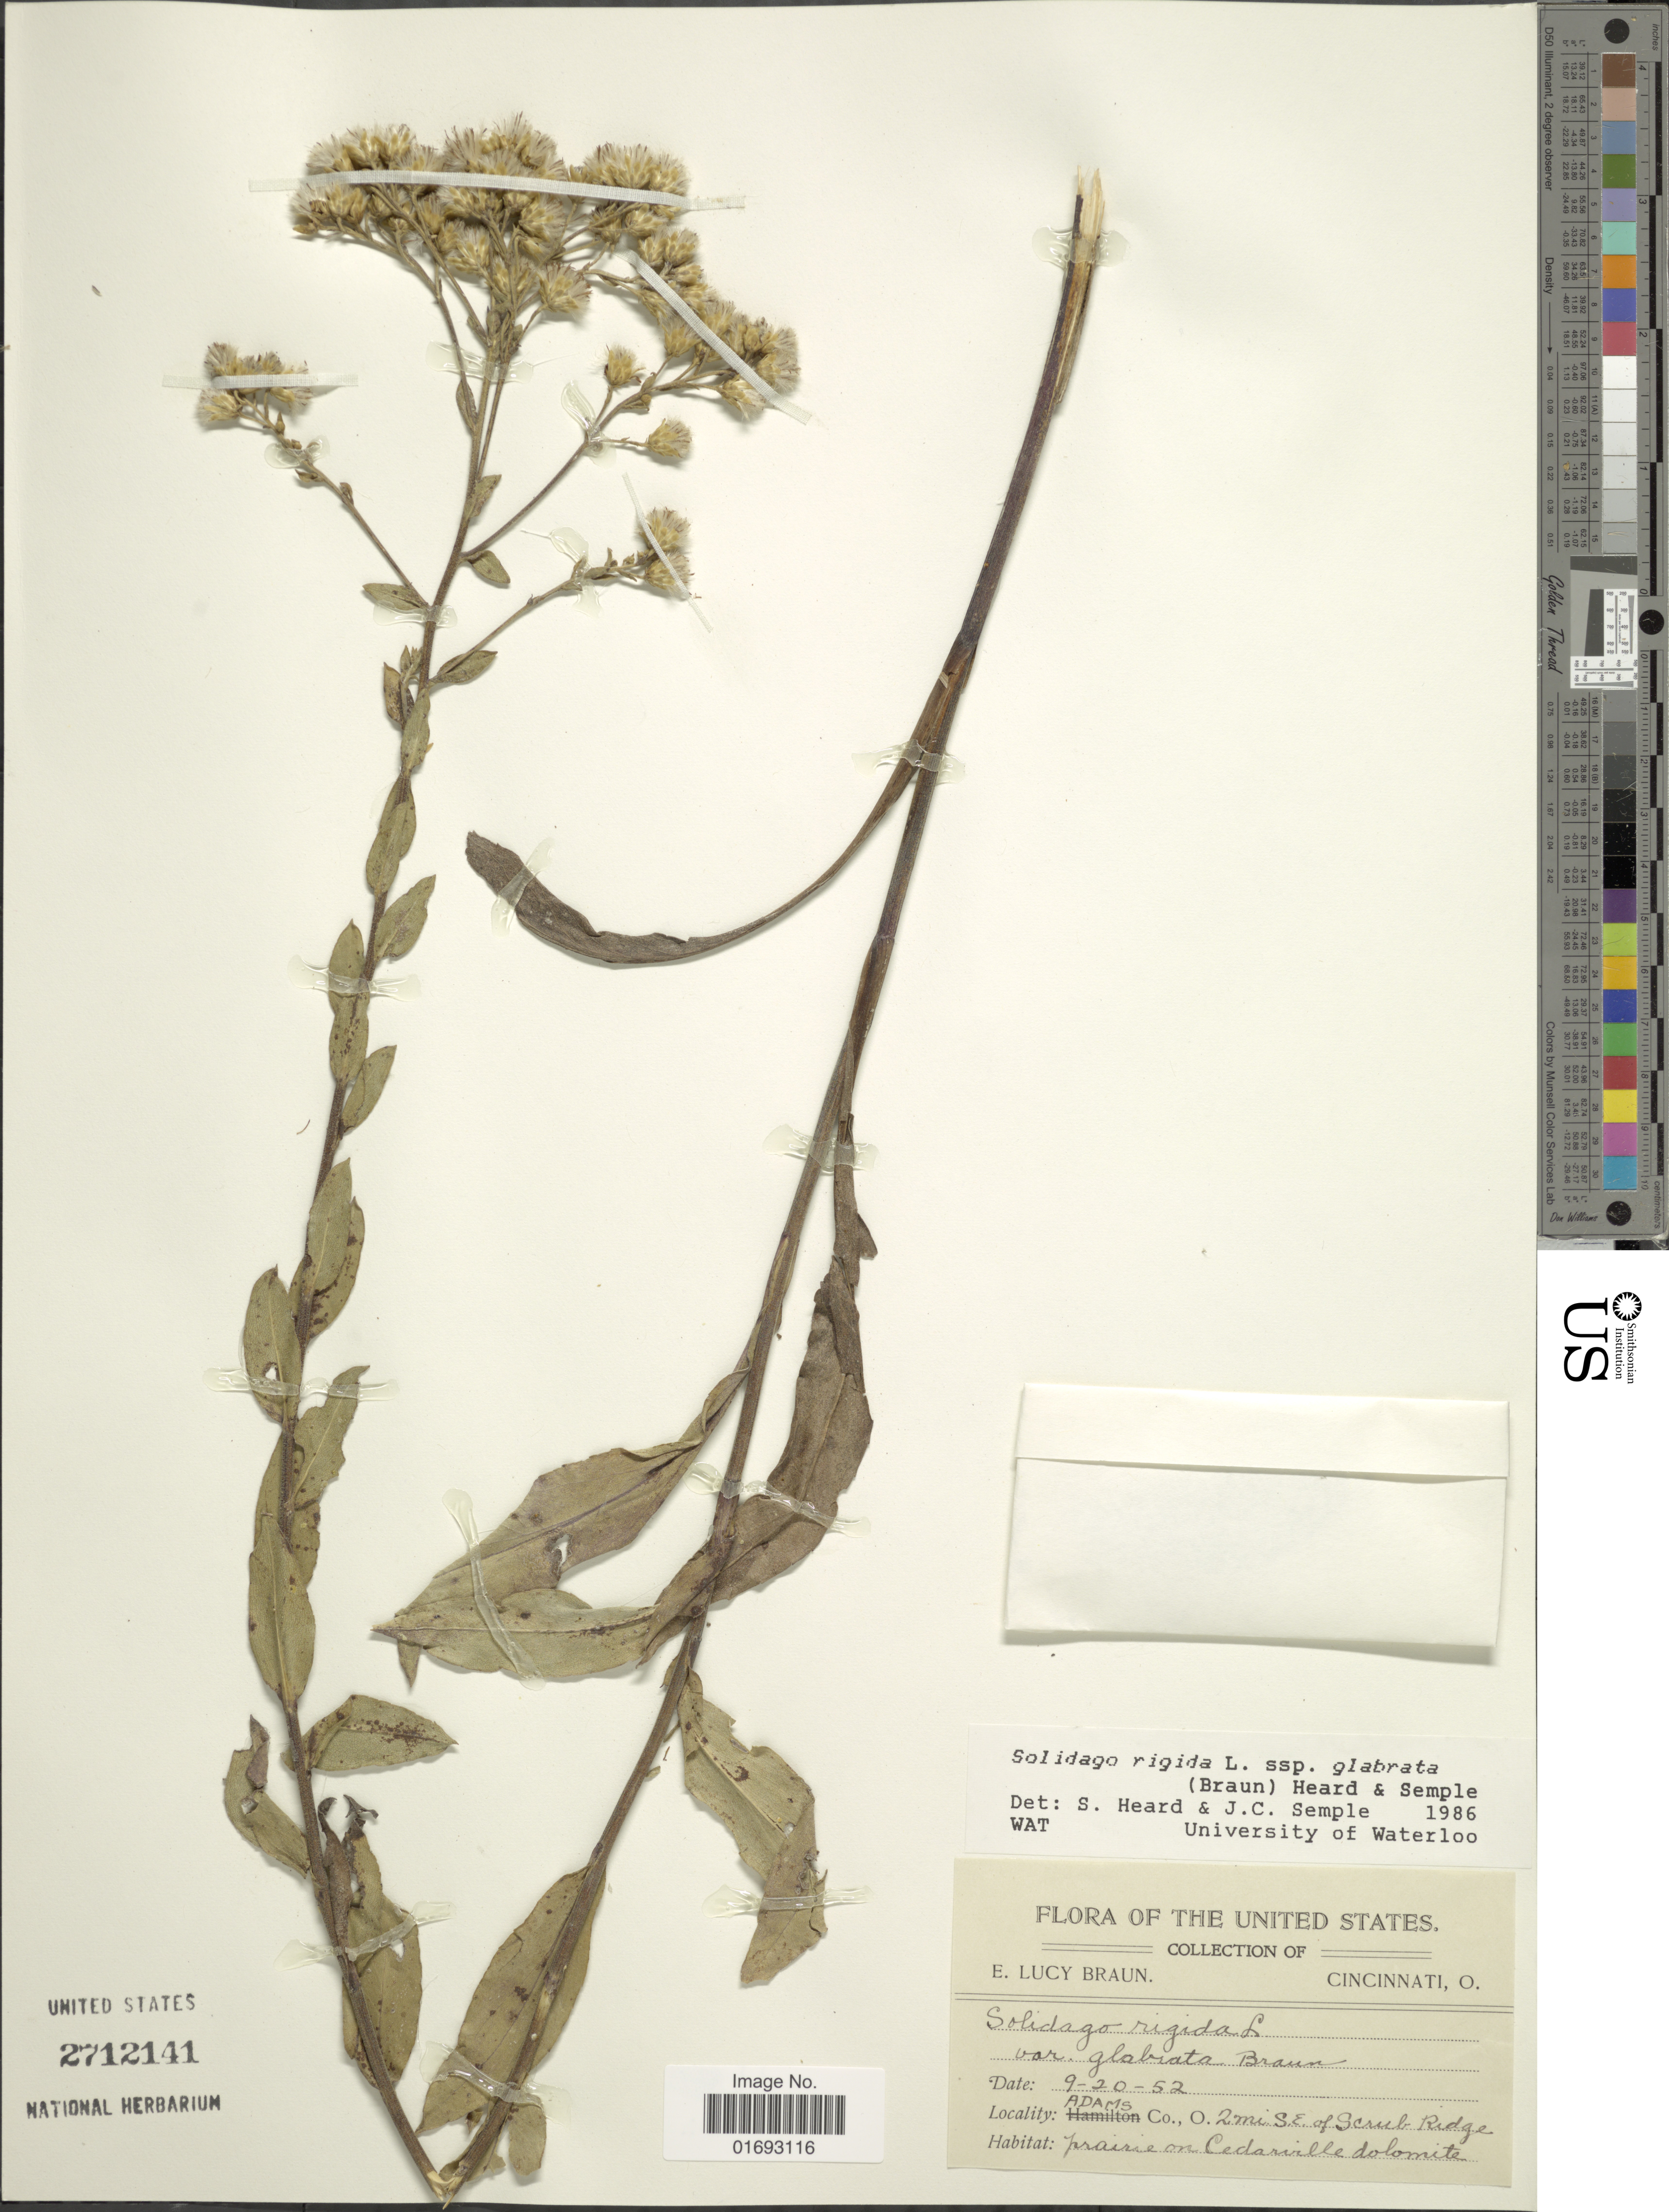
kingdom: Plantae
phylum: Tracheophyta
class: Magnoliopsida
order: Asterales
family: Asteraceae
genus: Oligoneuron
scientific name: Oligoneuron rigidum var. glabrata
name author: (E.L. Braun) G.L. Nesom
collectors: E. L. Braun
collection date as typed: Transcribed d/m/y: 20/9/52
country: United States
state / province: Ohio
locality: Cincinatti, O. Adams Co., 2 mi. S.E. of Scrub Ridge, prairie on Cedarville dolomite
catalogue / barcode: US 2712141